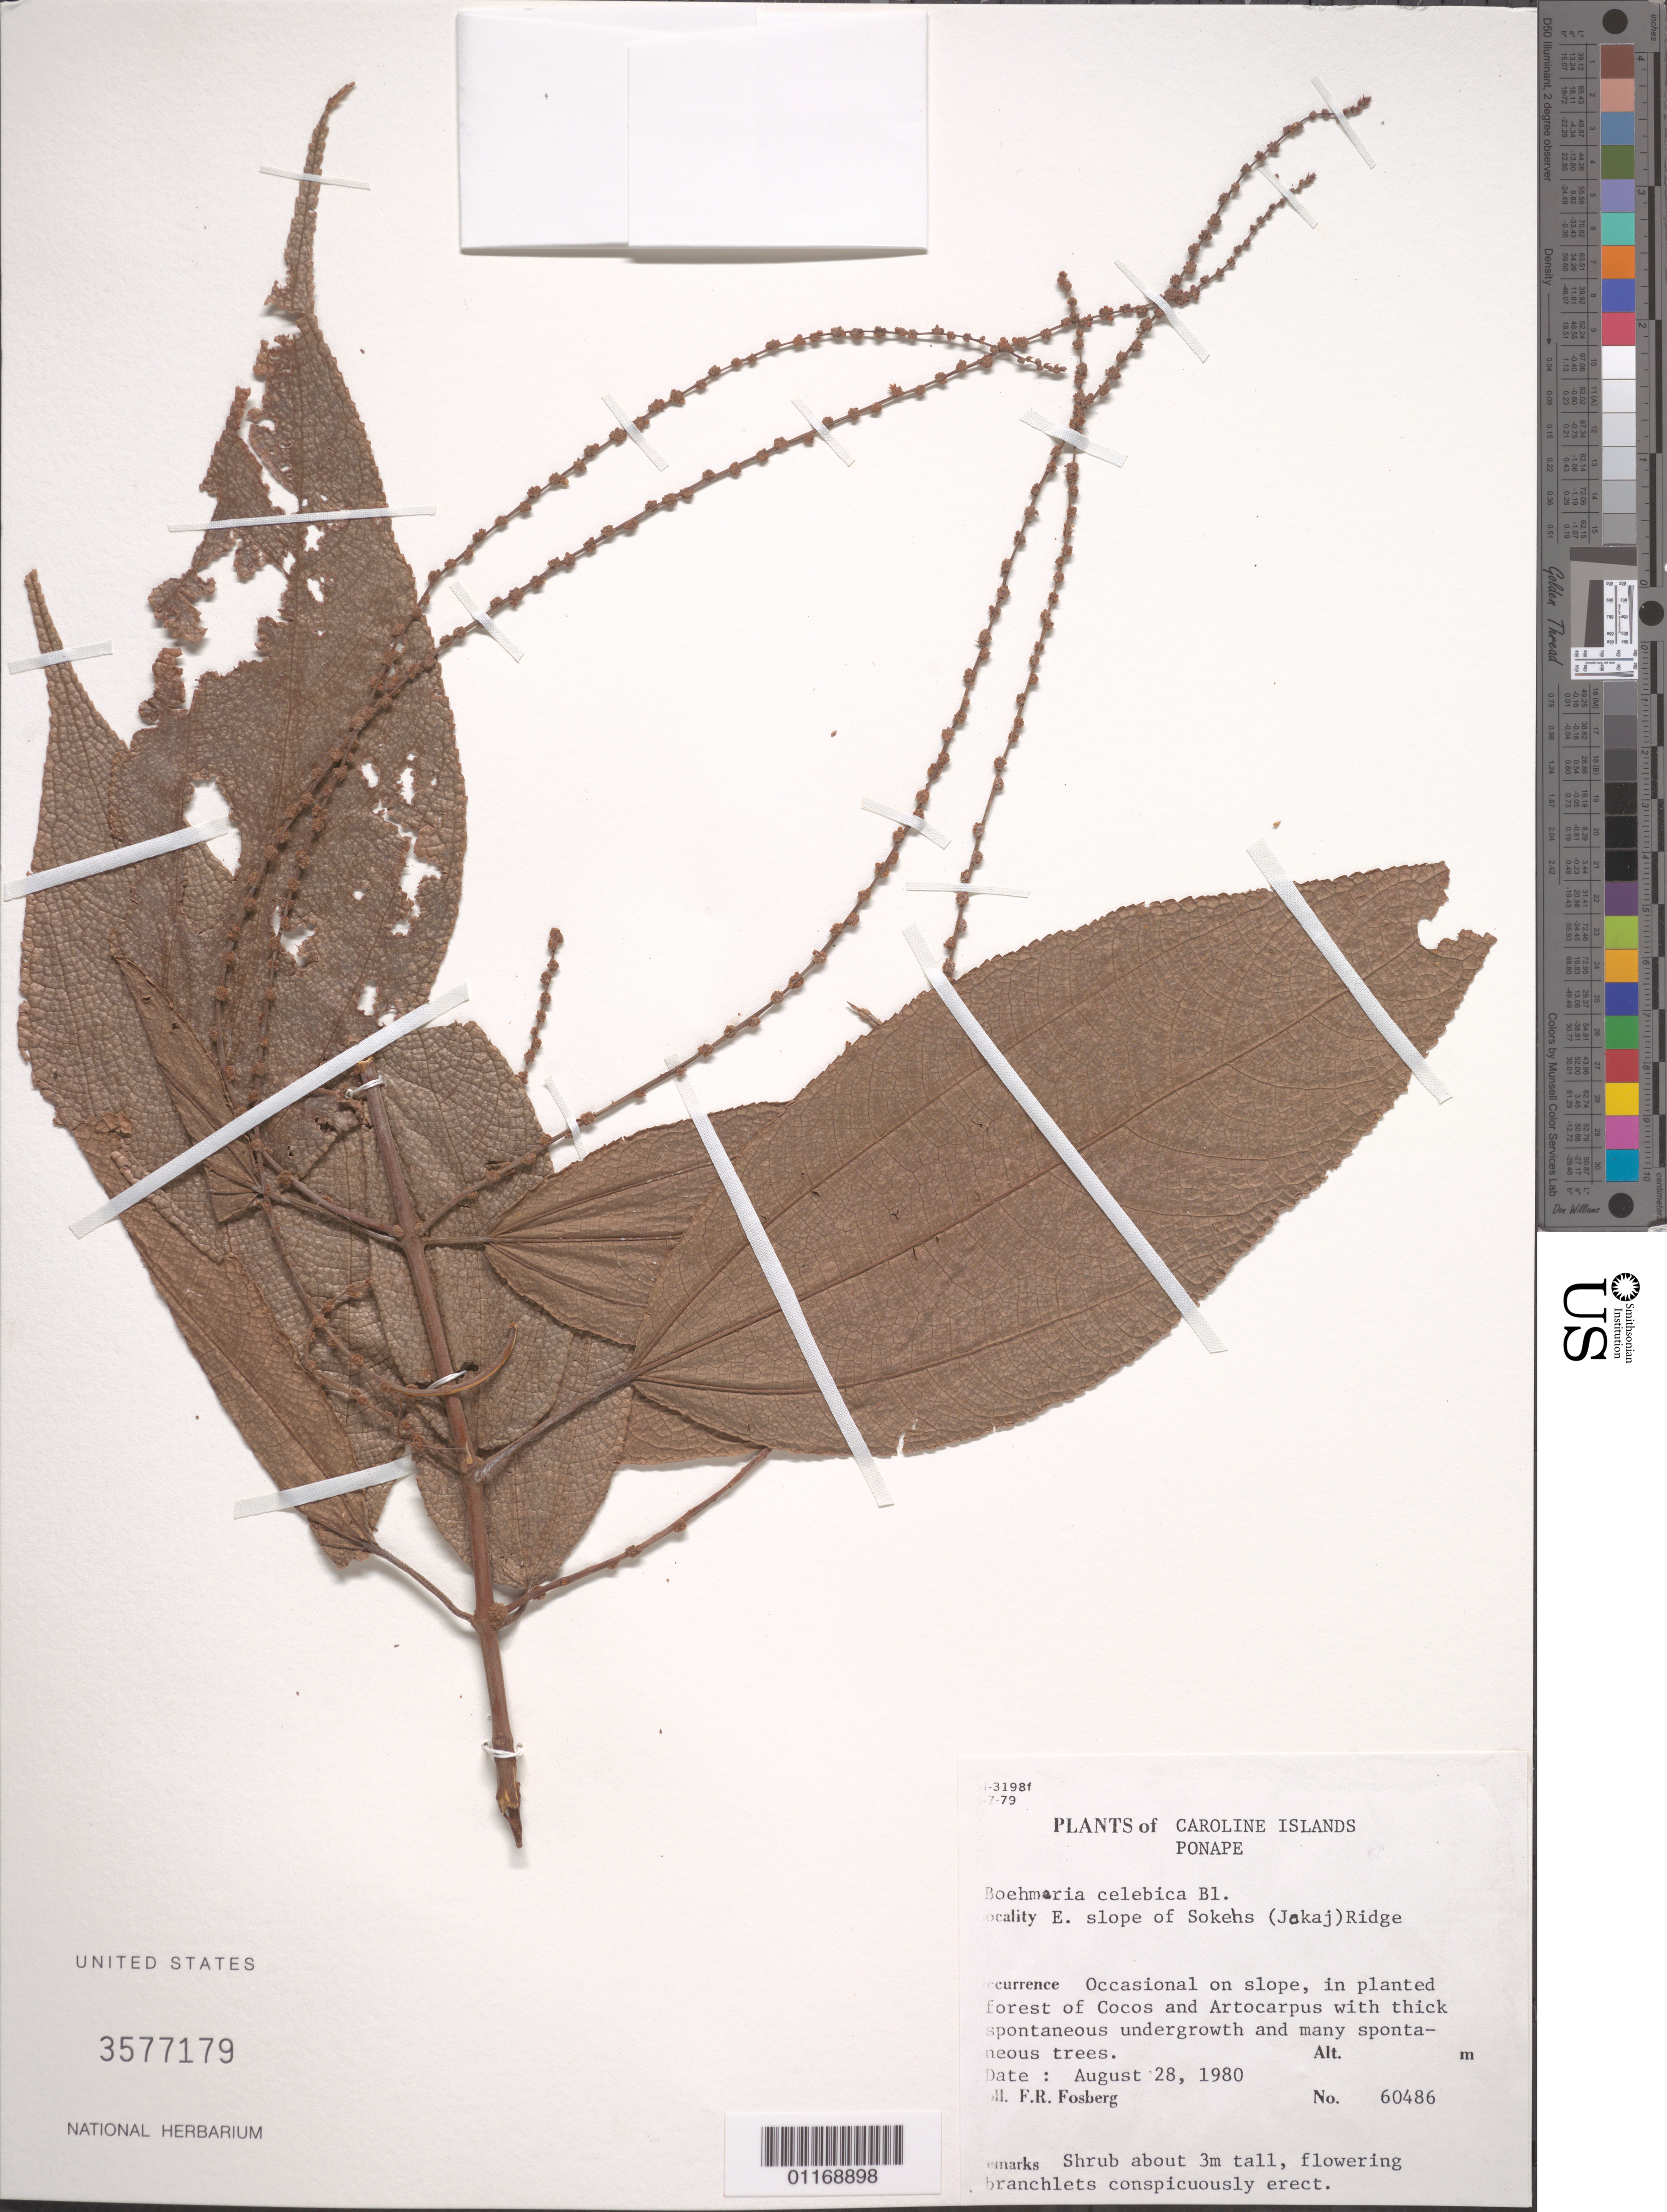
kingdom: Plantae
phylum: Tracheophyta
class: Magnoliopsida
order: Rosales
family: Urticaceae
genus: Boehmeria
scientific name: Boehmeria celebica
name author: Blume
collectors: F. R. Fosberg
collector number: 60486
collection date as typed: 28 Aug 1980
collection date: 1980-08-28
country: Micronesia, Federated States of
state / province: Pohnpei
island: Pohnpei [Ponape]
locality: E slope of Sokehs (Jokaj) Ridge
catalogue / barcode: US 3577179